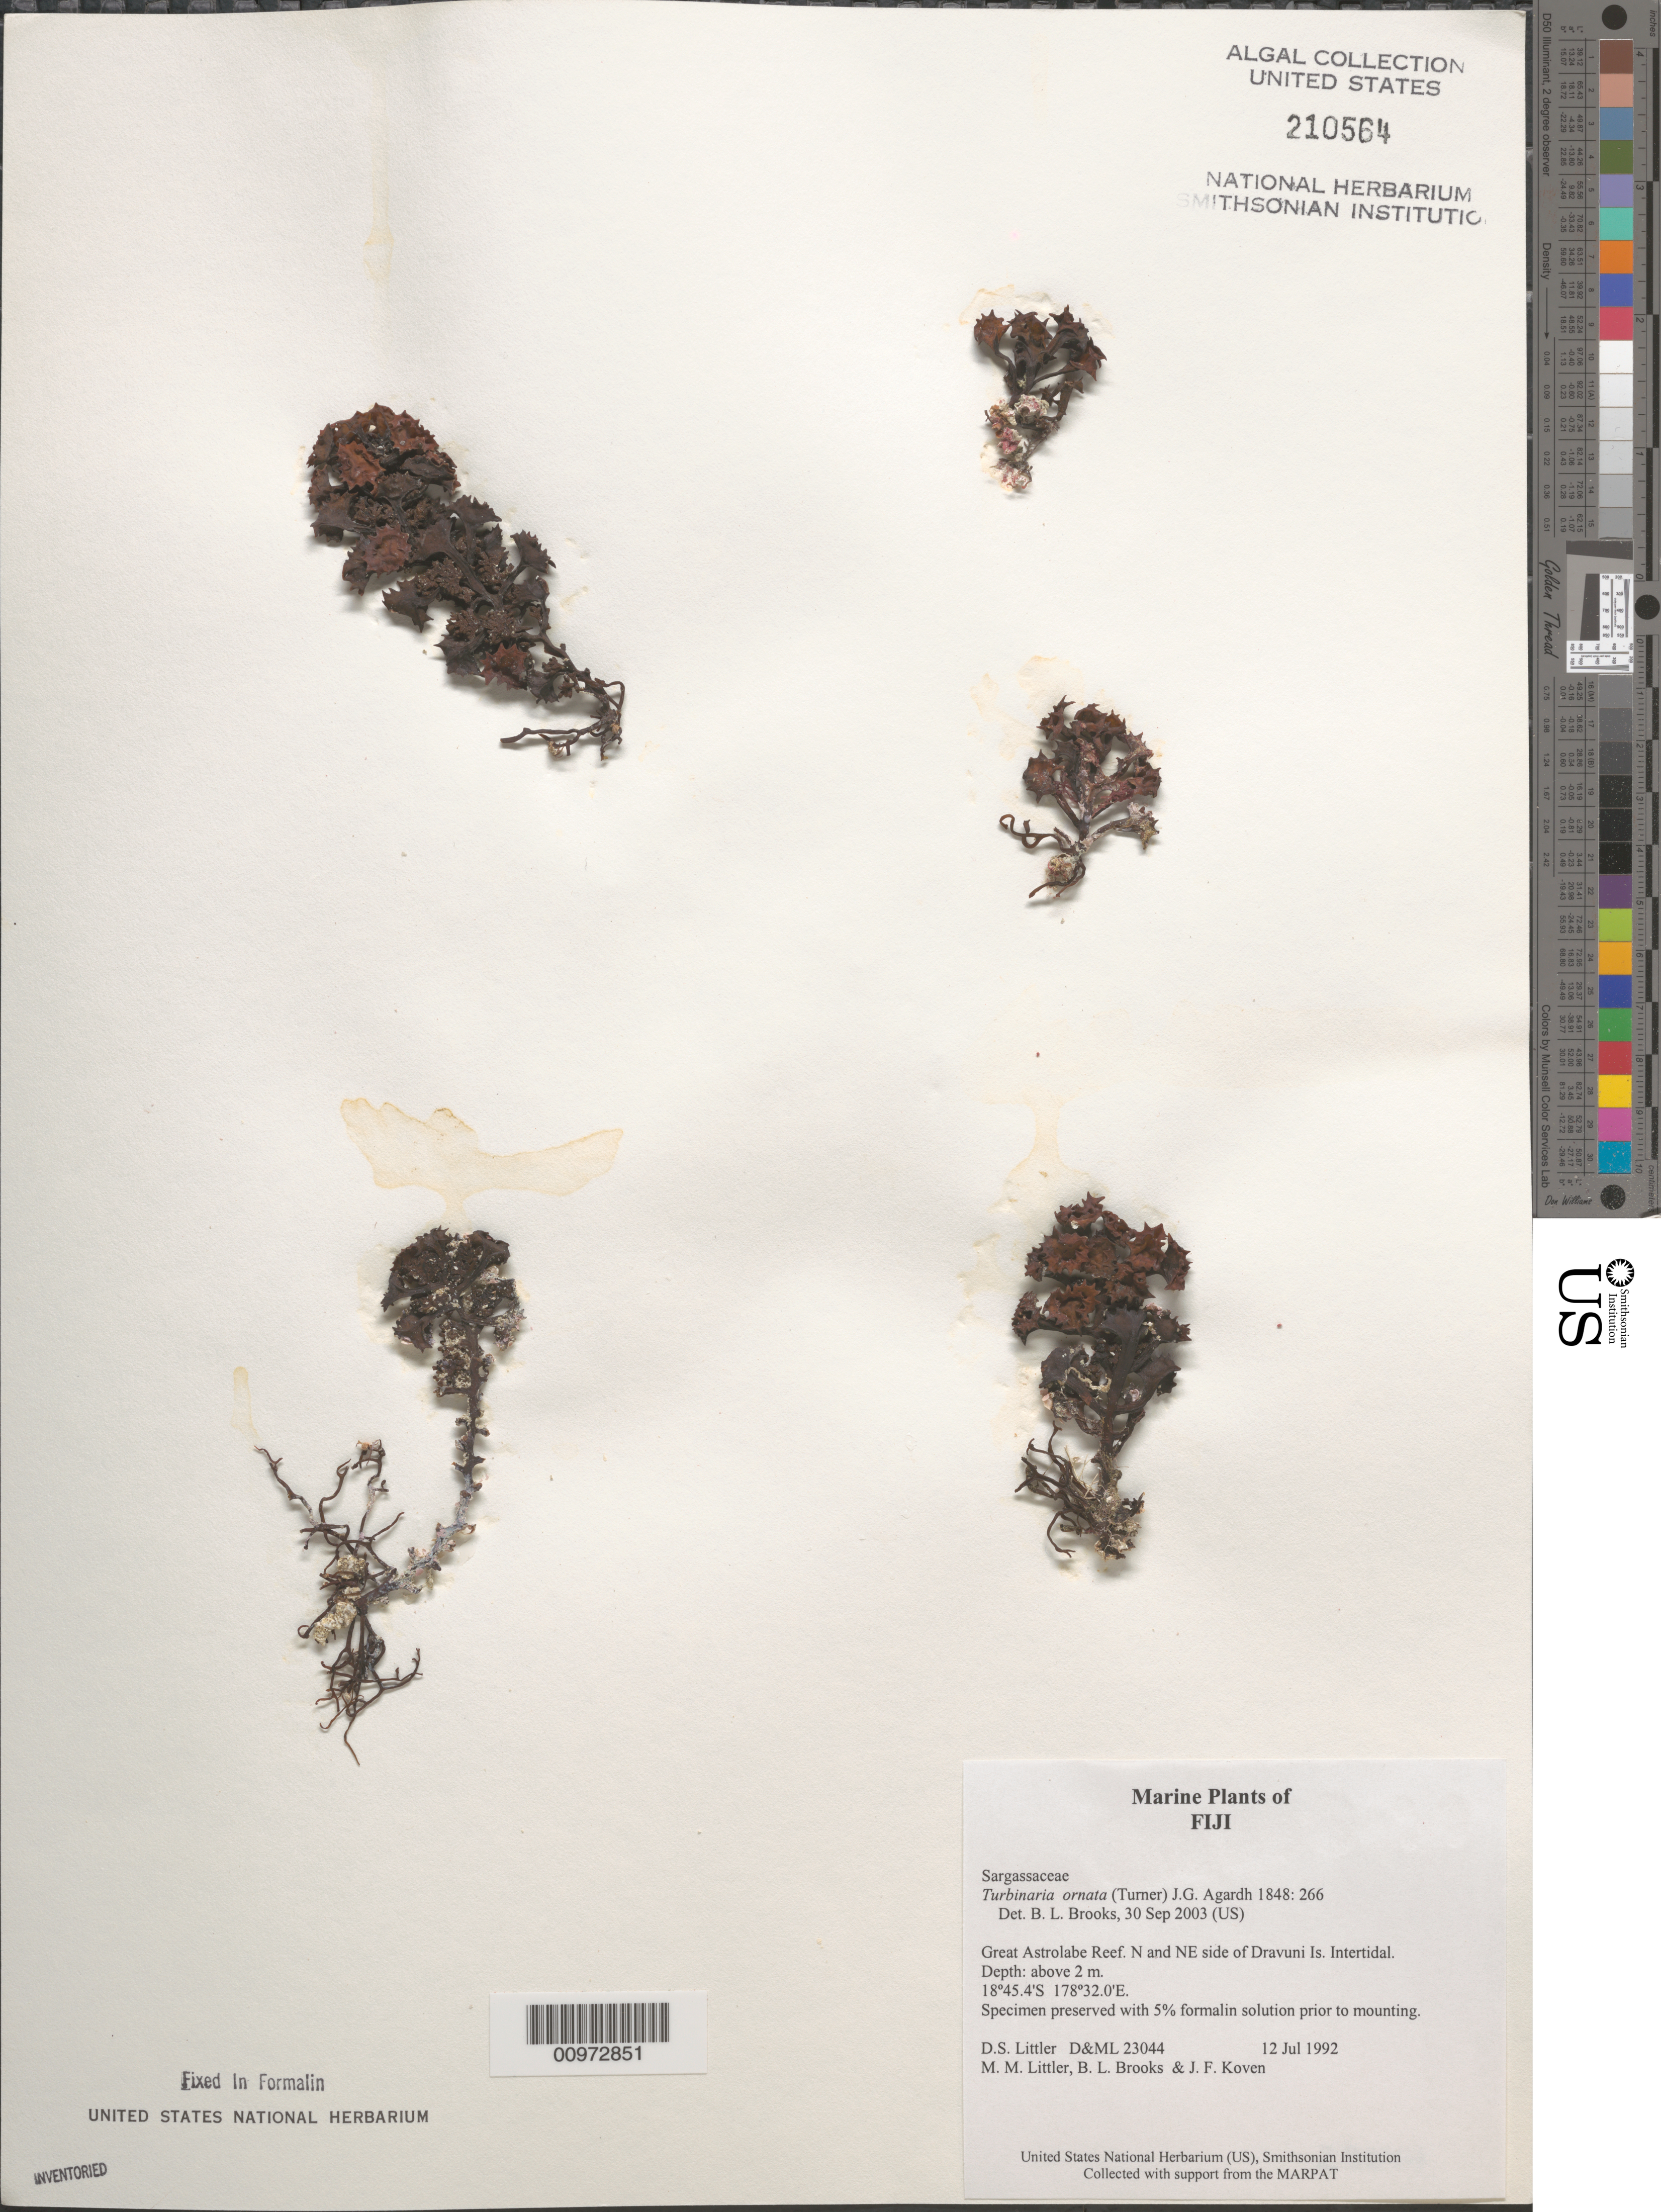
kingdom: Chromista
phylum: Ochrophyta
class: Phaeophyceae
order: Fucales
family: Sargassaceae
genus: Turbinaria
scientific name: Turbinaria ornata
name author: (Turner) J. Agardh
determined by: Brooks, B. L., (BOT), Smithsonian Institution - National Museum of Natural History (UNITED STATES)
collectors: D. S. Littler, M. M. Littler, B. Brooks & J. Koven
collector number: D&ML 23044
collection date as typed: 12 Jul 1992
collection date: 1992-07-12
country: Fiji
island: Dravuni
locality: Great Astrolabe Reef, north and northeast side of island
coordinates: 18 45.4'S, 178 32.0'E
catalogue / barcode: US 210564